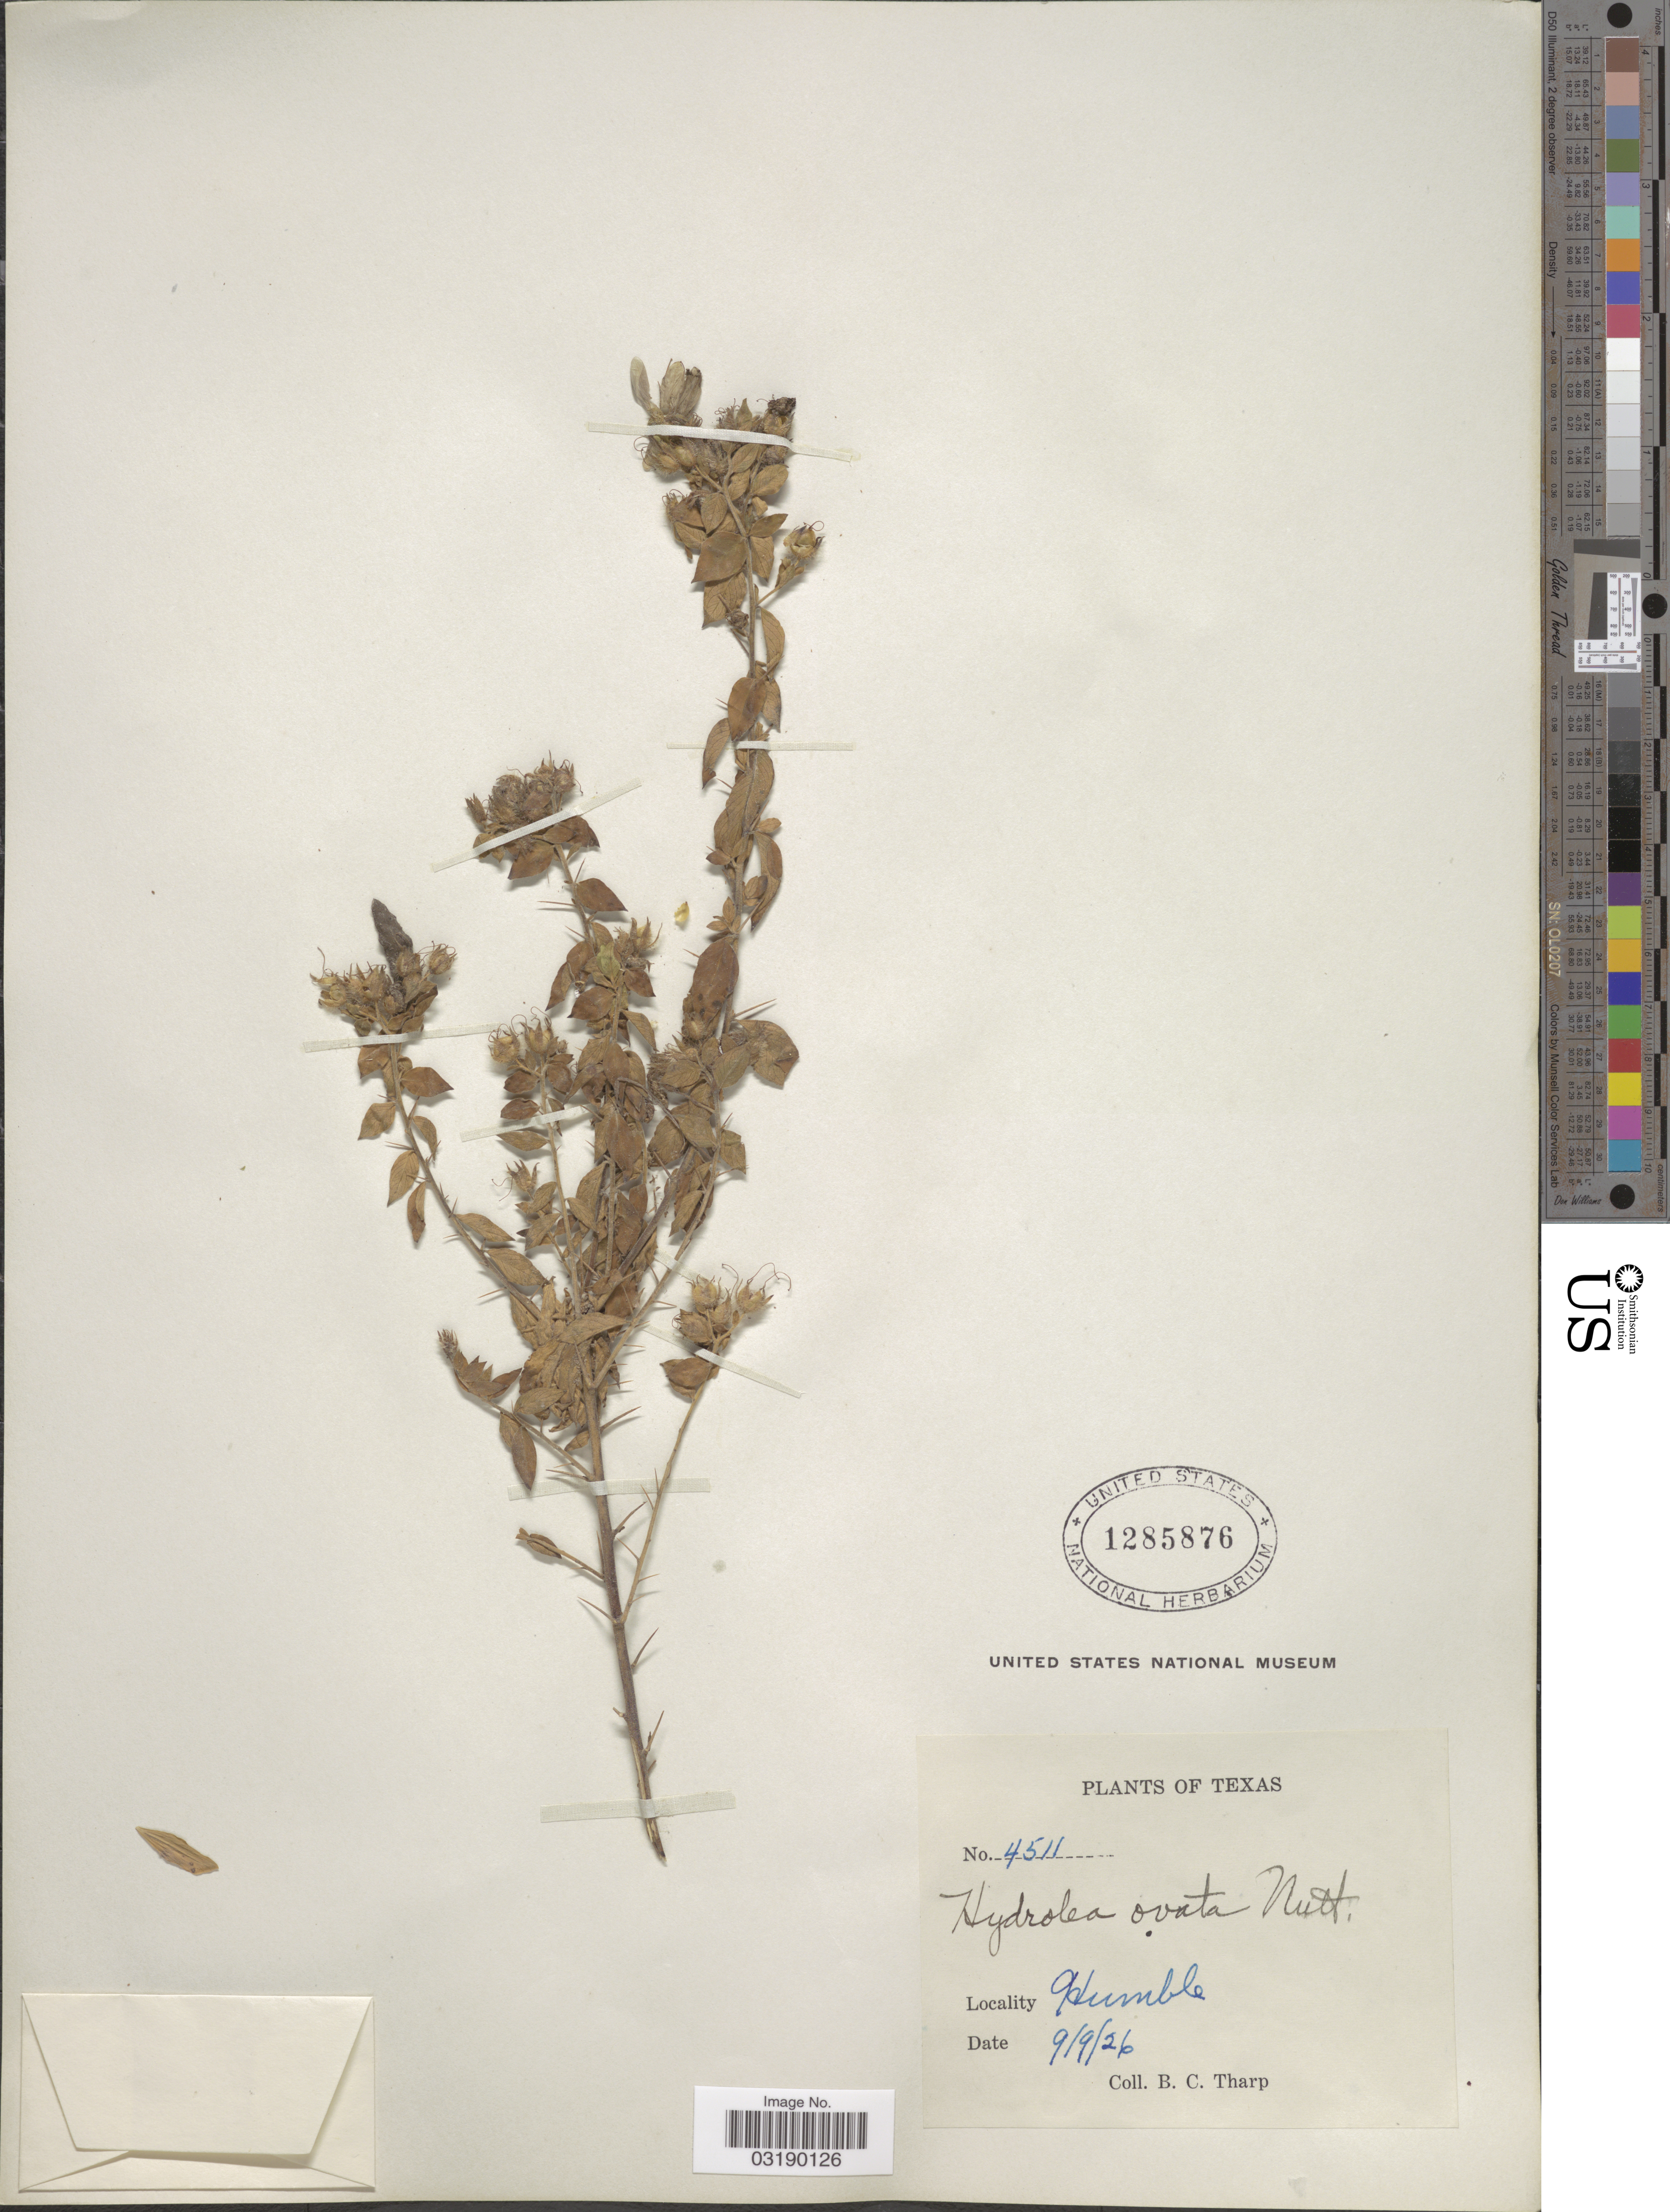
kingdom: Plantae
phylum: Tracheophyta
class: Magnoliopsida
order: Solanales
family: Hydroleaceae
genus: Hydrolea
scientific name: Hydrolea ovata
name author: Nutt. ex Choisy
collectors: B. C. Tharp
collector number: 4511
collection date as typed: Transcribed d/m/y: 9/9/26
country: United States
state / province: Texas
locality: Humble.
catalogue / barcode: US 1285876